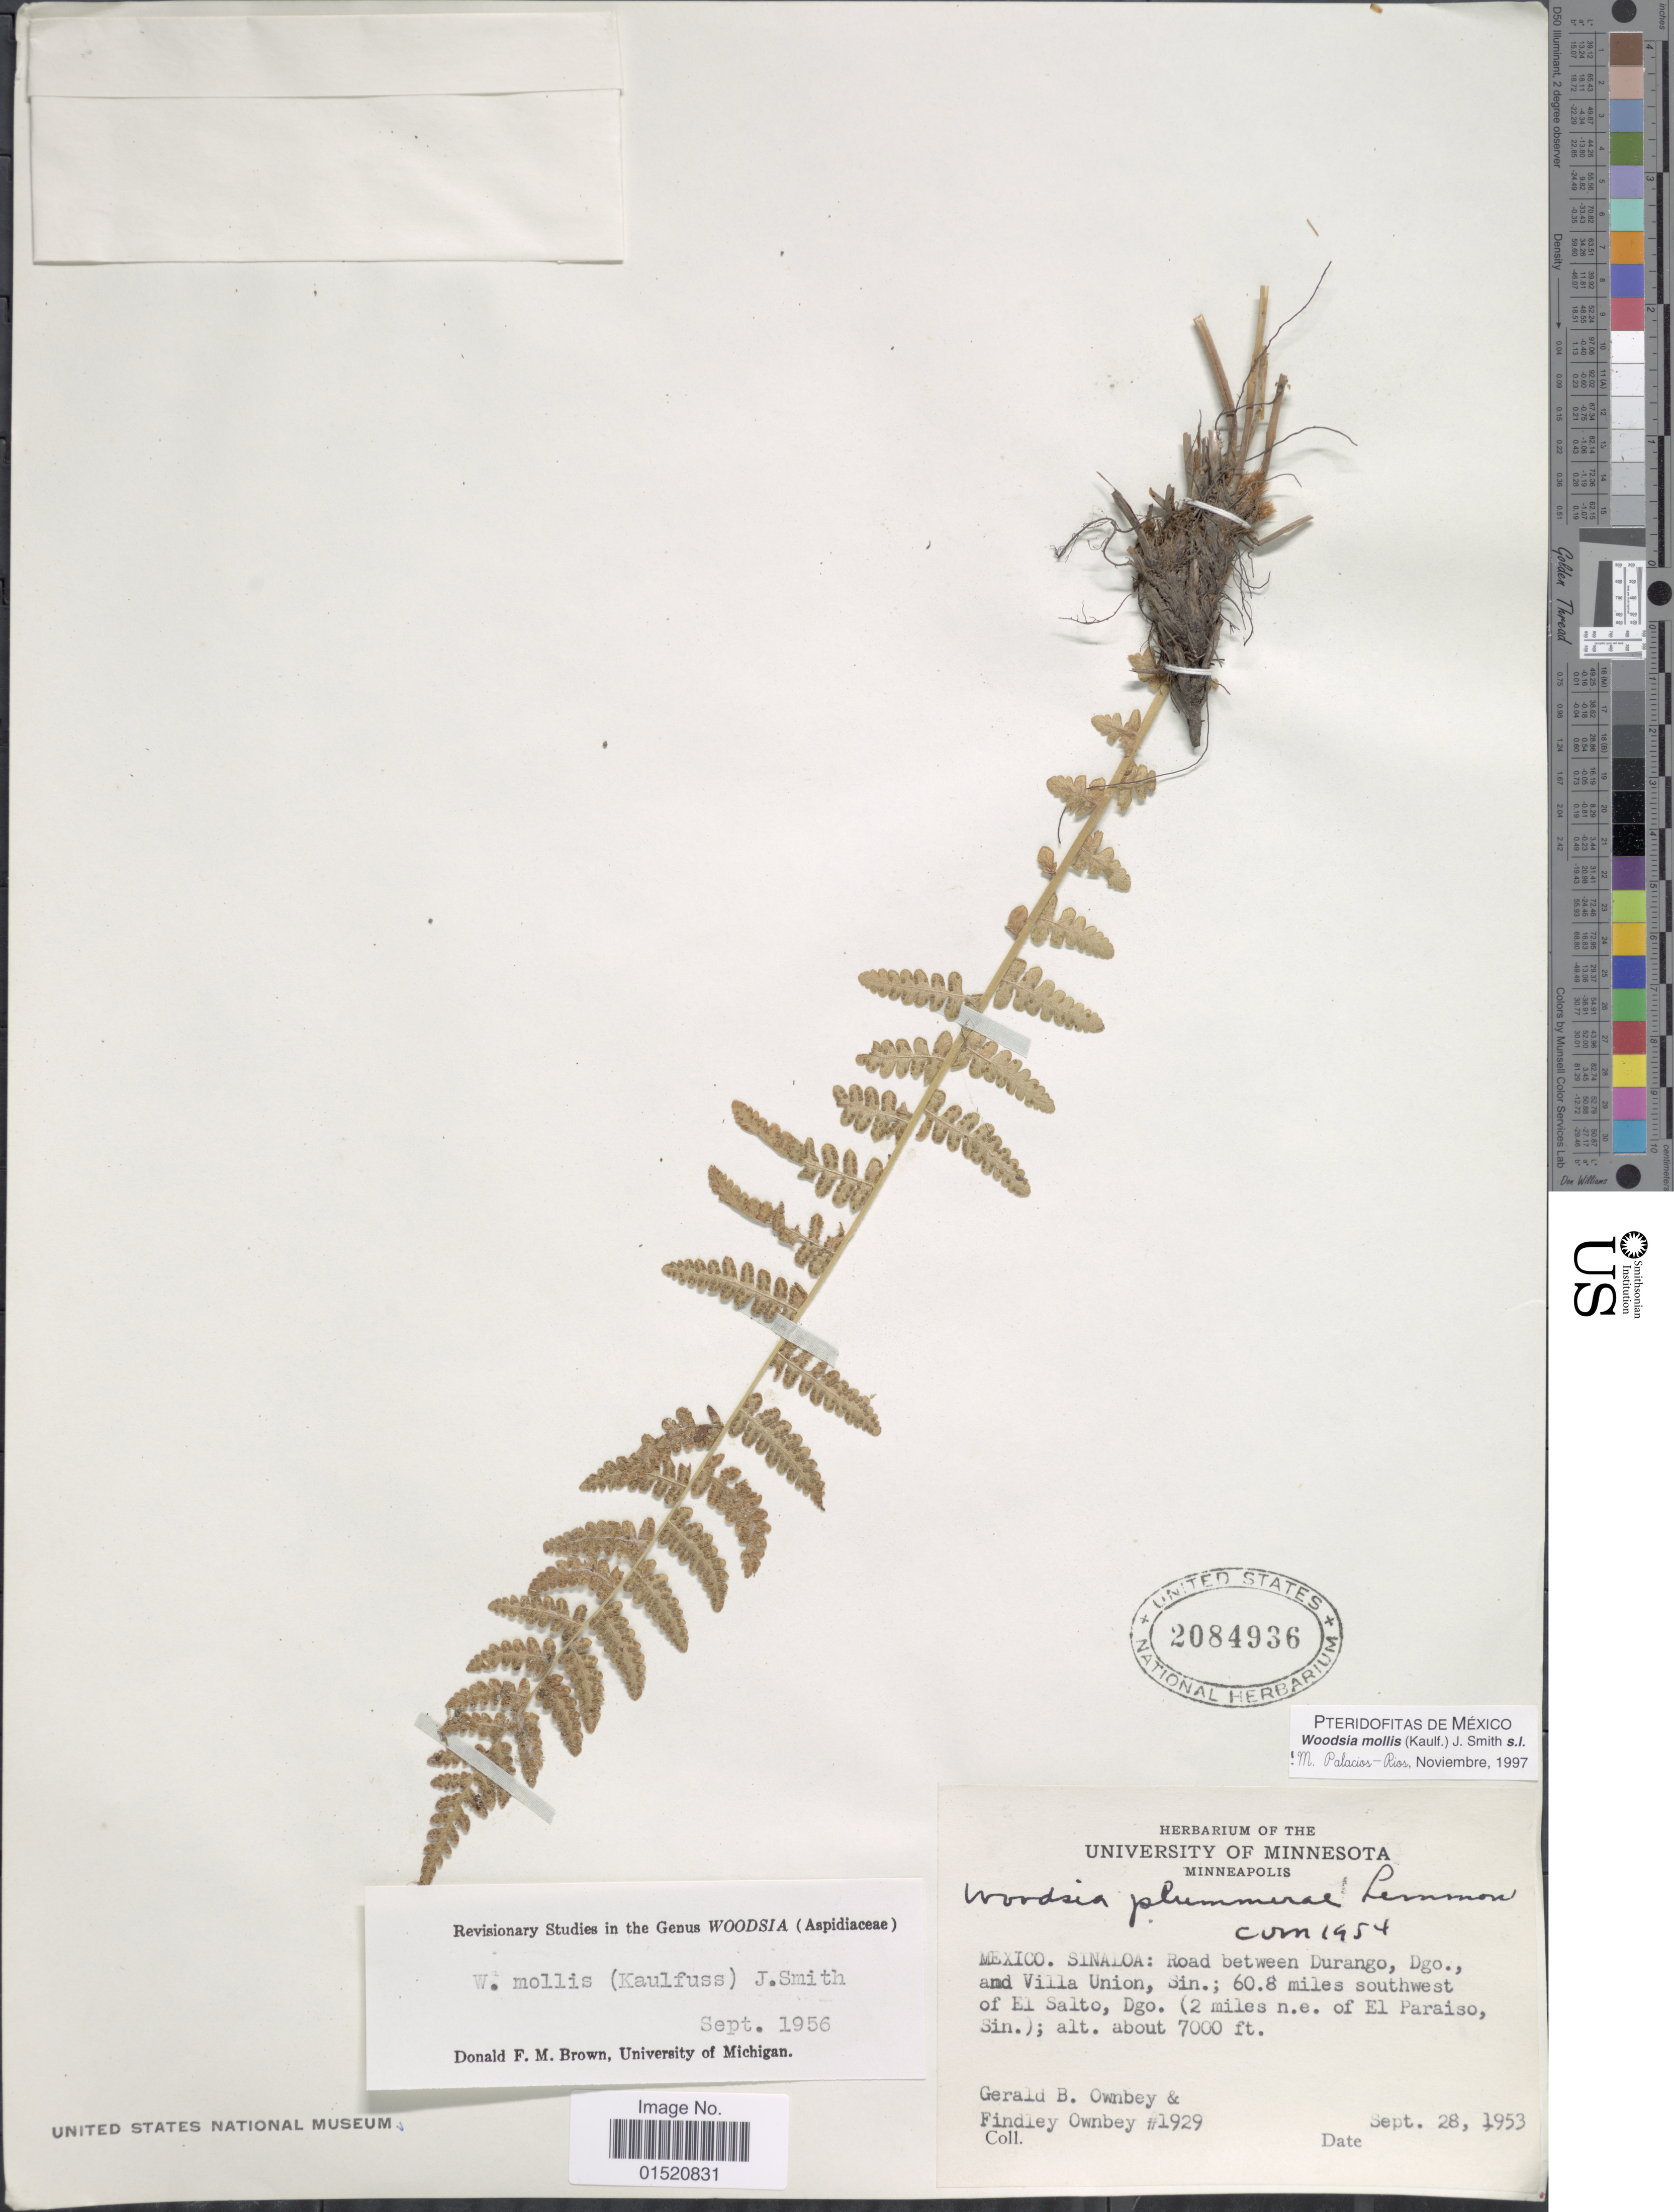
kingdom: Plantae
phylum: Tracheophyta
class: Polypodiopsida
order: Polypodiales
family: Woodsiaceae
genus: Woodsia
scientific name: Woodsia mollis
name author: (Kaulf.) J. Sm.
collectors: G. B. Ownbey & F. Ownbey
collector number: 1929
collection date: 1953-09-28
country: Mexico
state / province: Sinaloa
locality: Road between Durango, Dgo., and Villa Union, Sin.; 60.8 miles southwest of El Salto, Dgo. (2 miles n.e. of El Paraiso, Sin)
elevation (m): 2134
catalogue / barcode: US 2084936